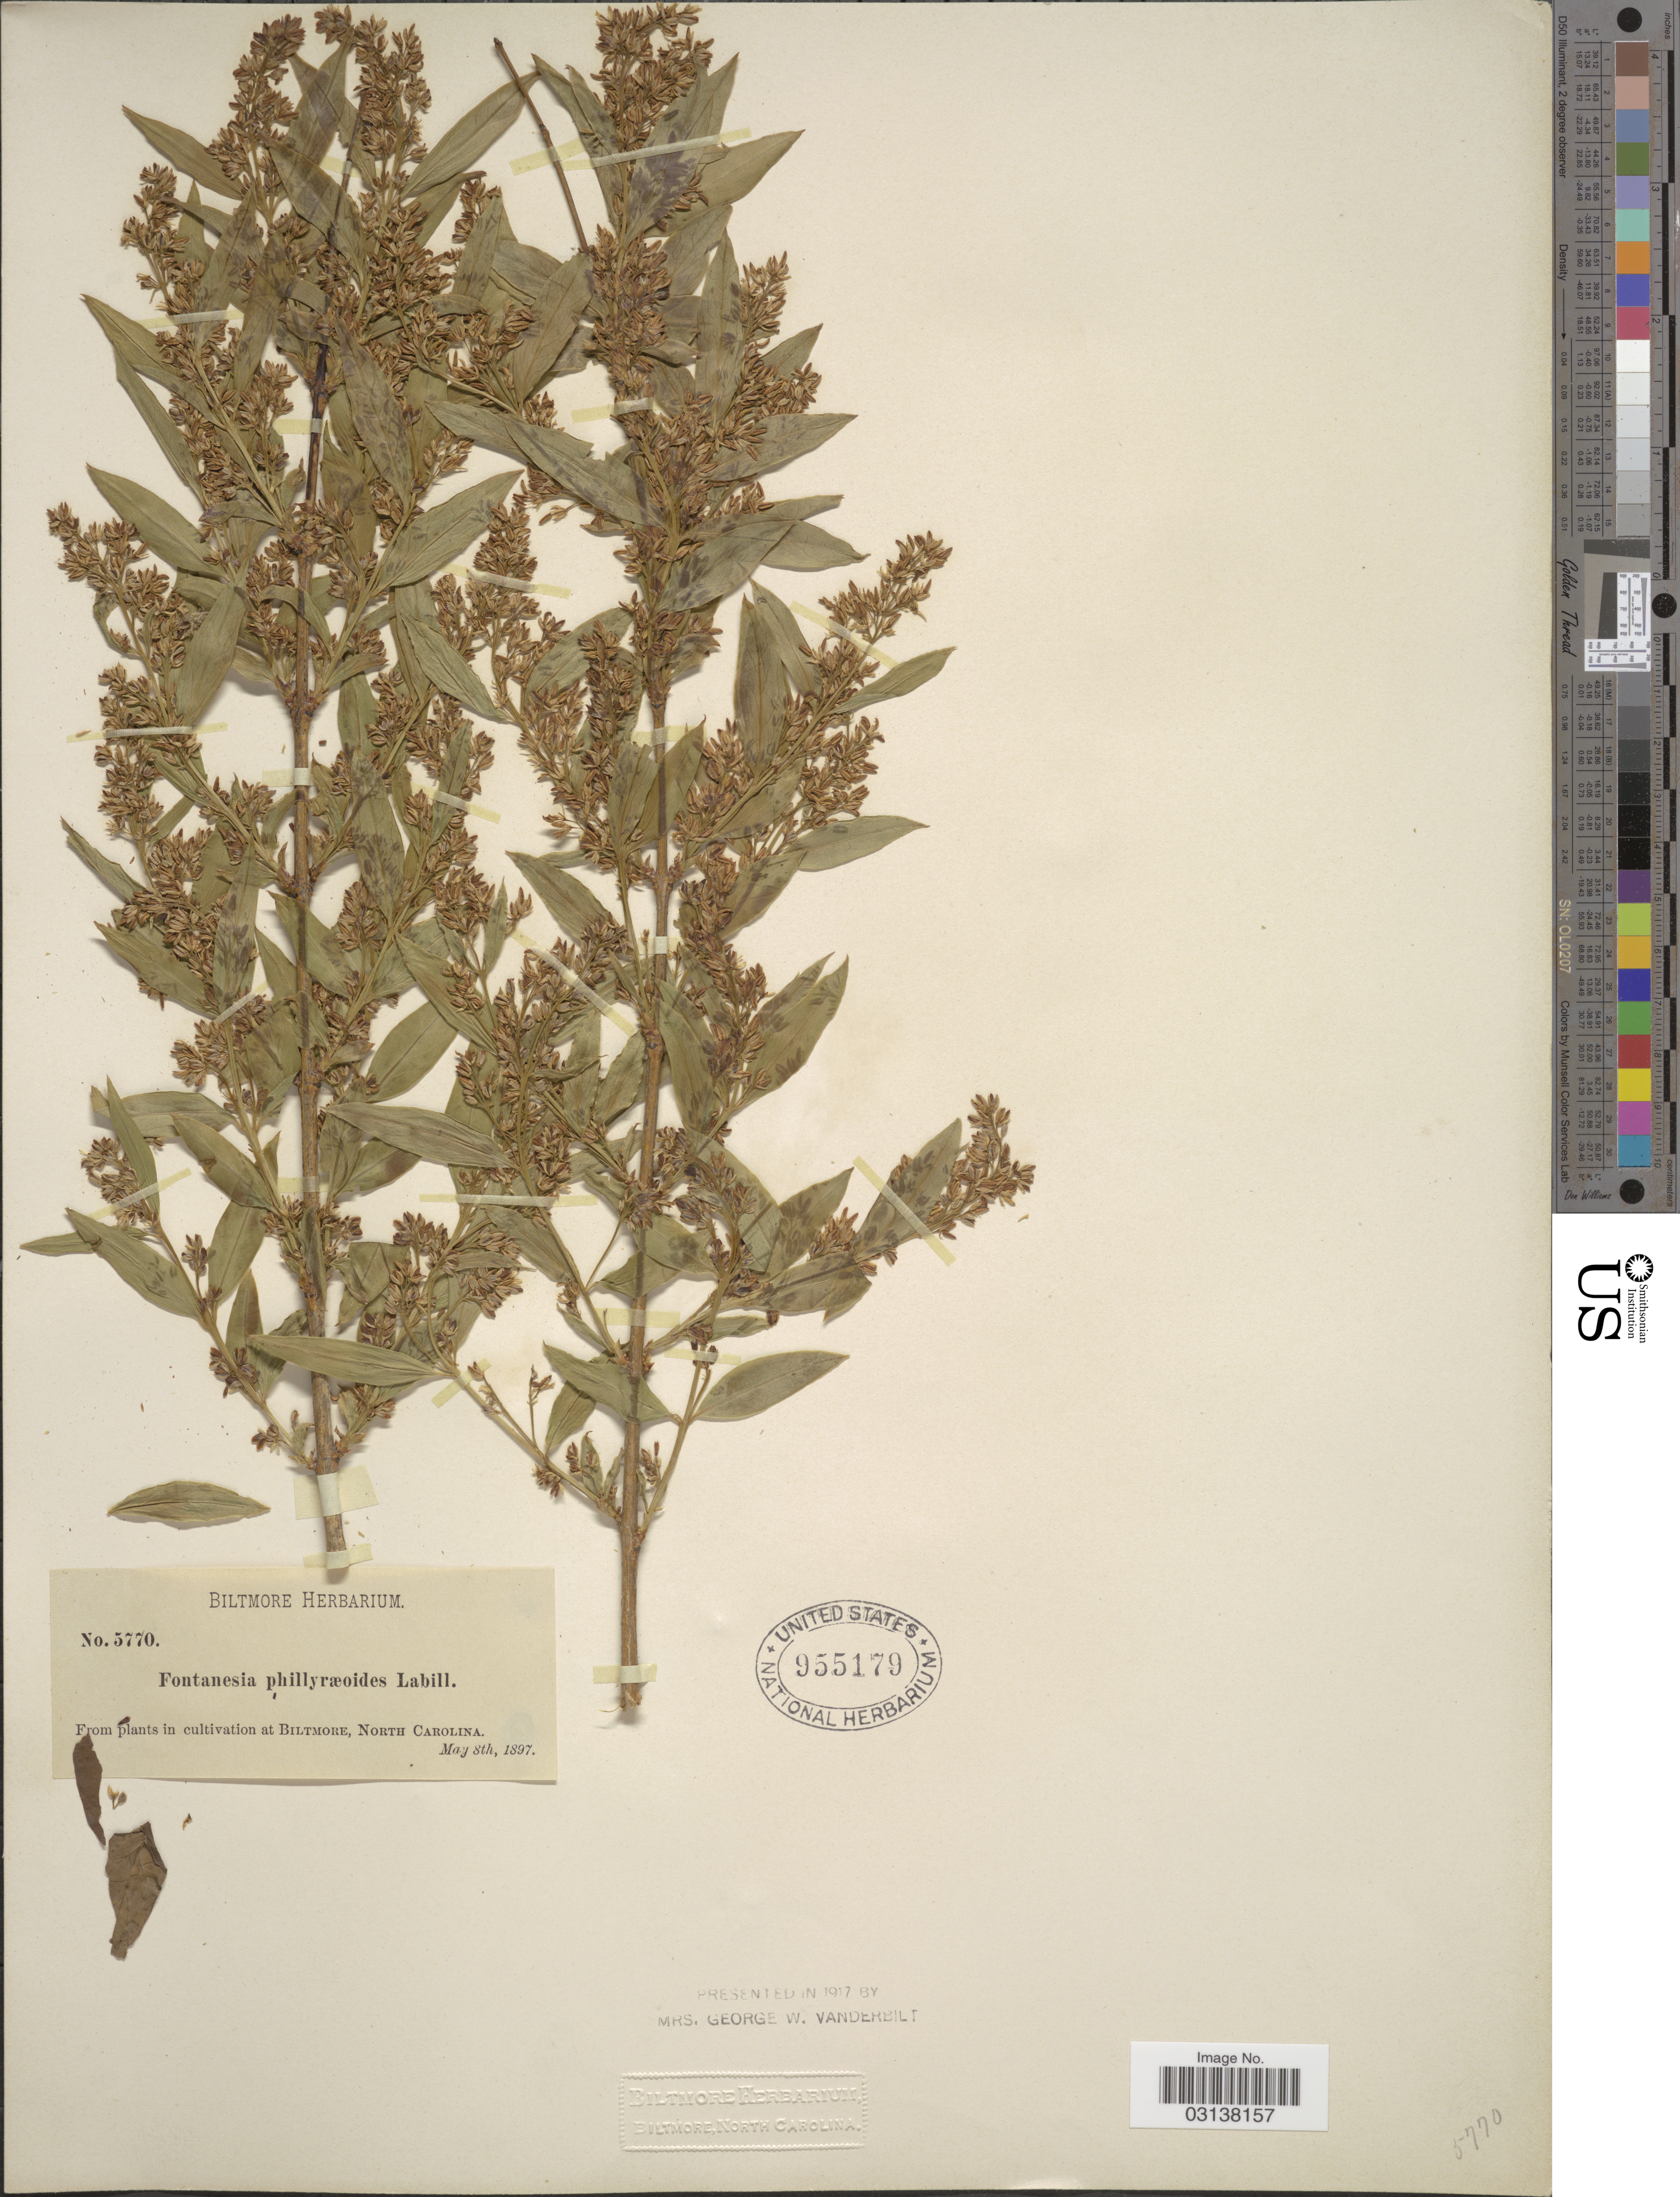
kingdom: Plantae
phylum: Tracheophyta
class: Magnoliopsida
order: Lamiales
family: Oleaceae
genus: Fontanesia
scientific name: Fontanesia phillyreoides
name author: Labill.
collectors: ex herb. Biltmore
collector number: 5770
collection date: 1897-05-08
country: United States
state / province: North Carolina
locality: In cultivation at Biltmore, North Carolina.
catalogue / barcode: US 955179